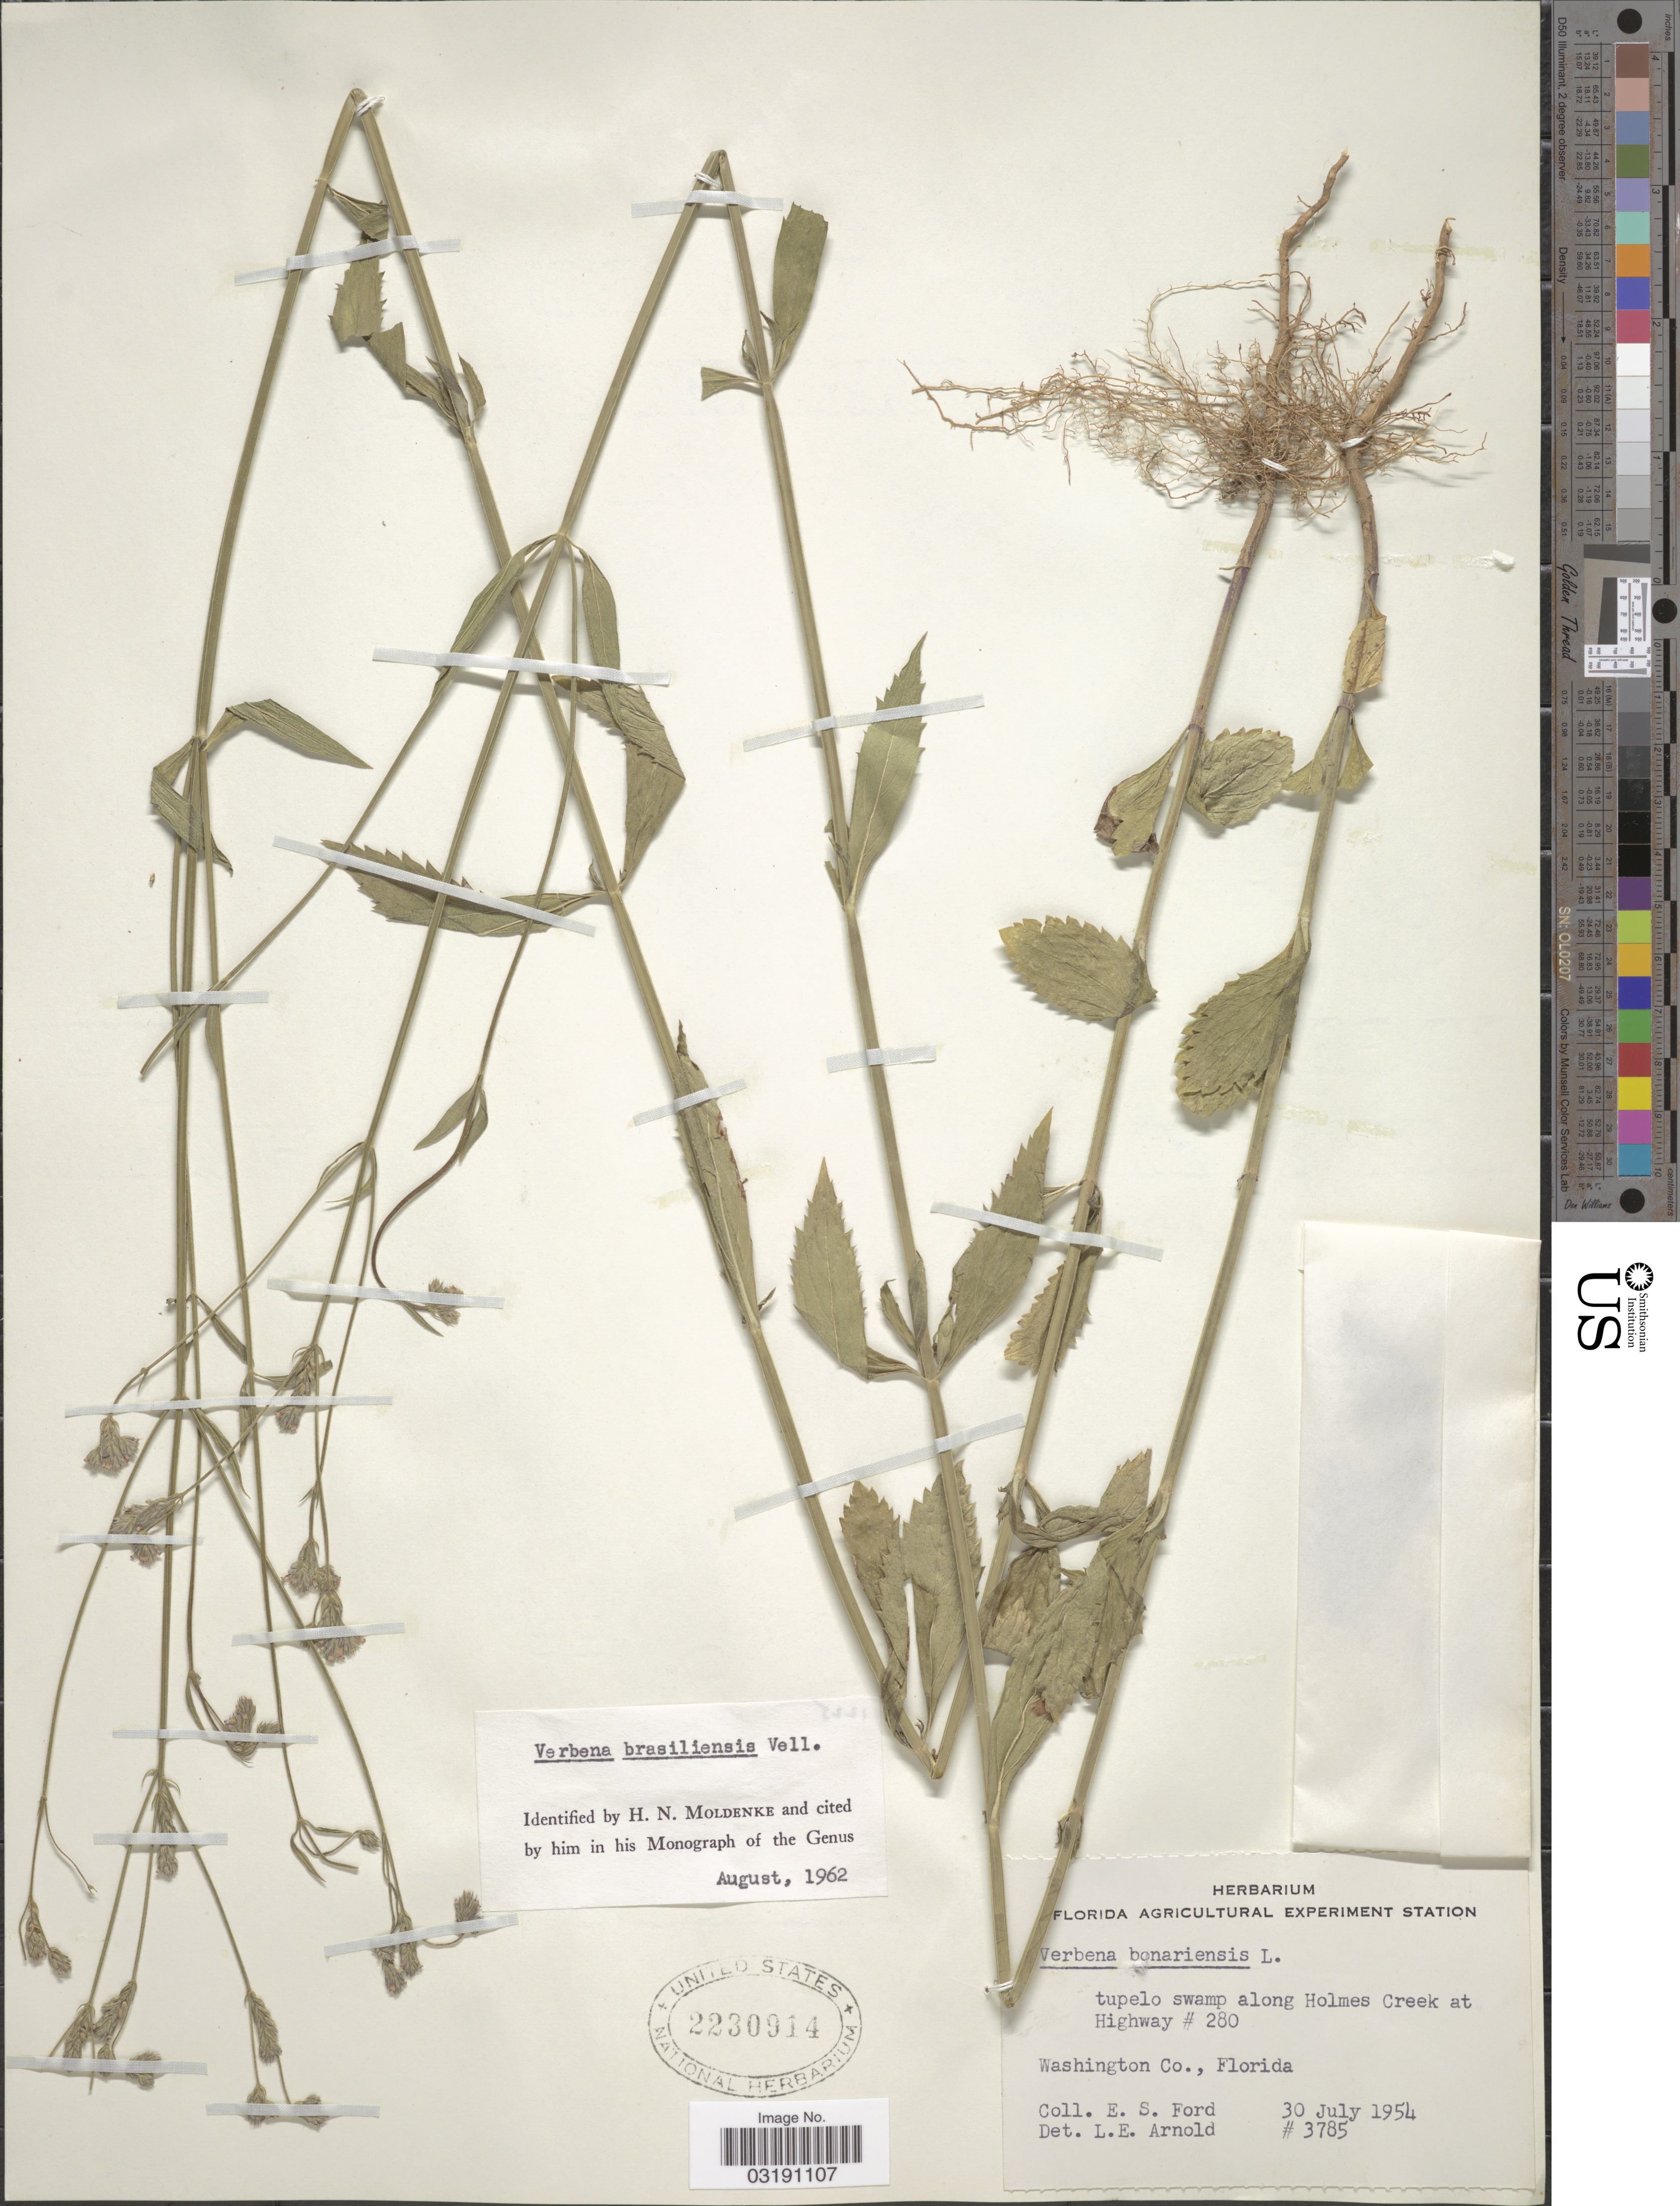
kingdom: Plantae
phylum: Tracheophyta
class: Magnoliopsida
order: Lamiales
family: Verbenaceae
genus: Verbena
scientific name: Verbena brasiliensis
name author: Vell.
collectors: E. Ford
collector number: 3785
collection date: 1954-07-30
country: United States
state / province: Florida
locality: Tupelo swamp along Holmes Creek at Highway # 280, Washington Co.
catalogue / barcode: US 2230914